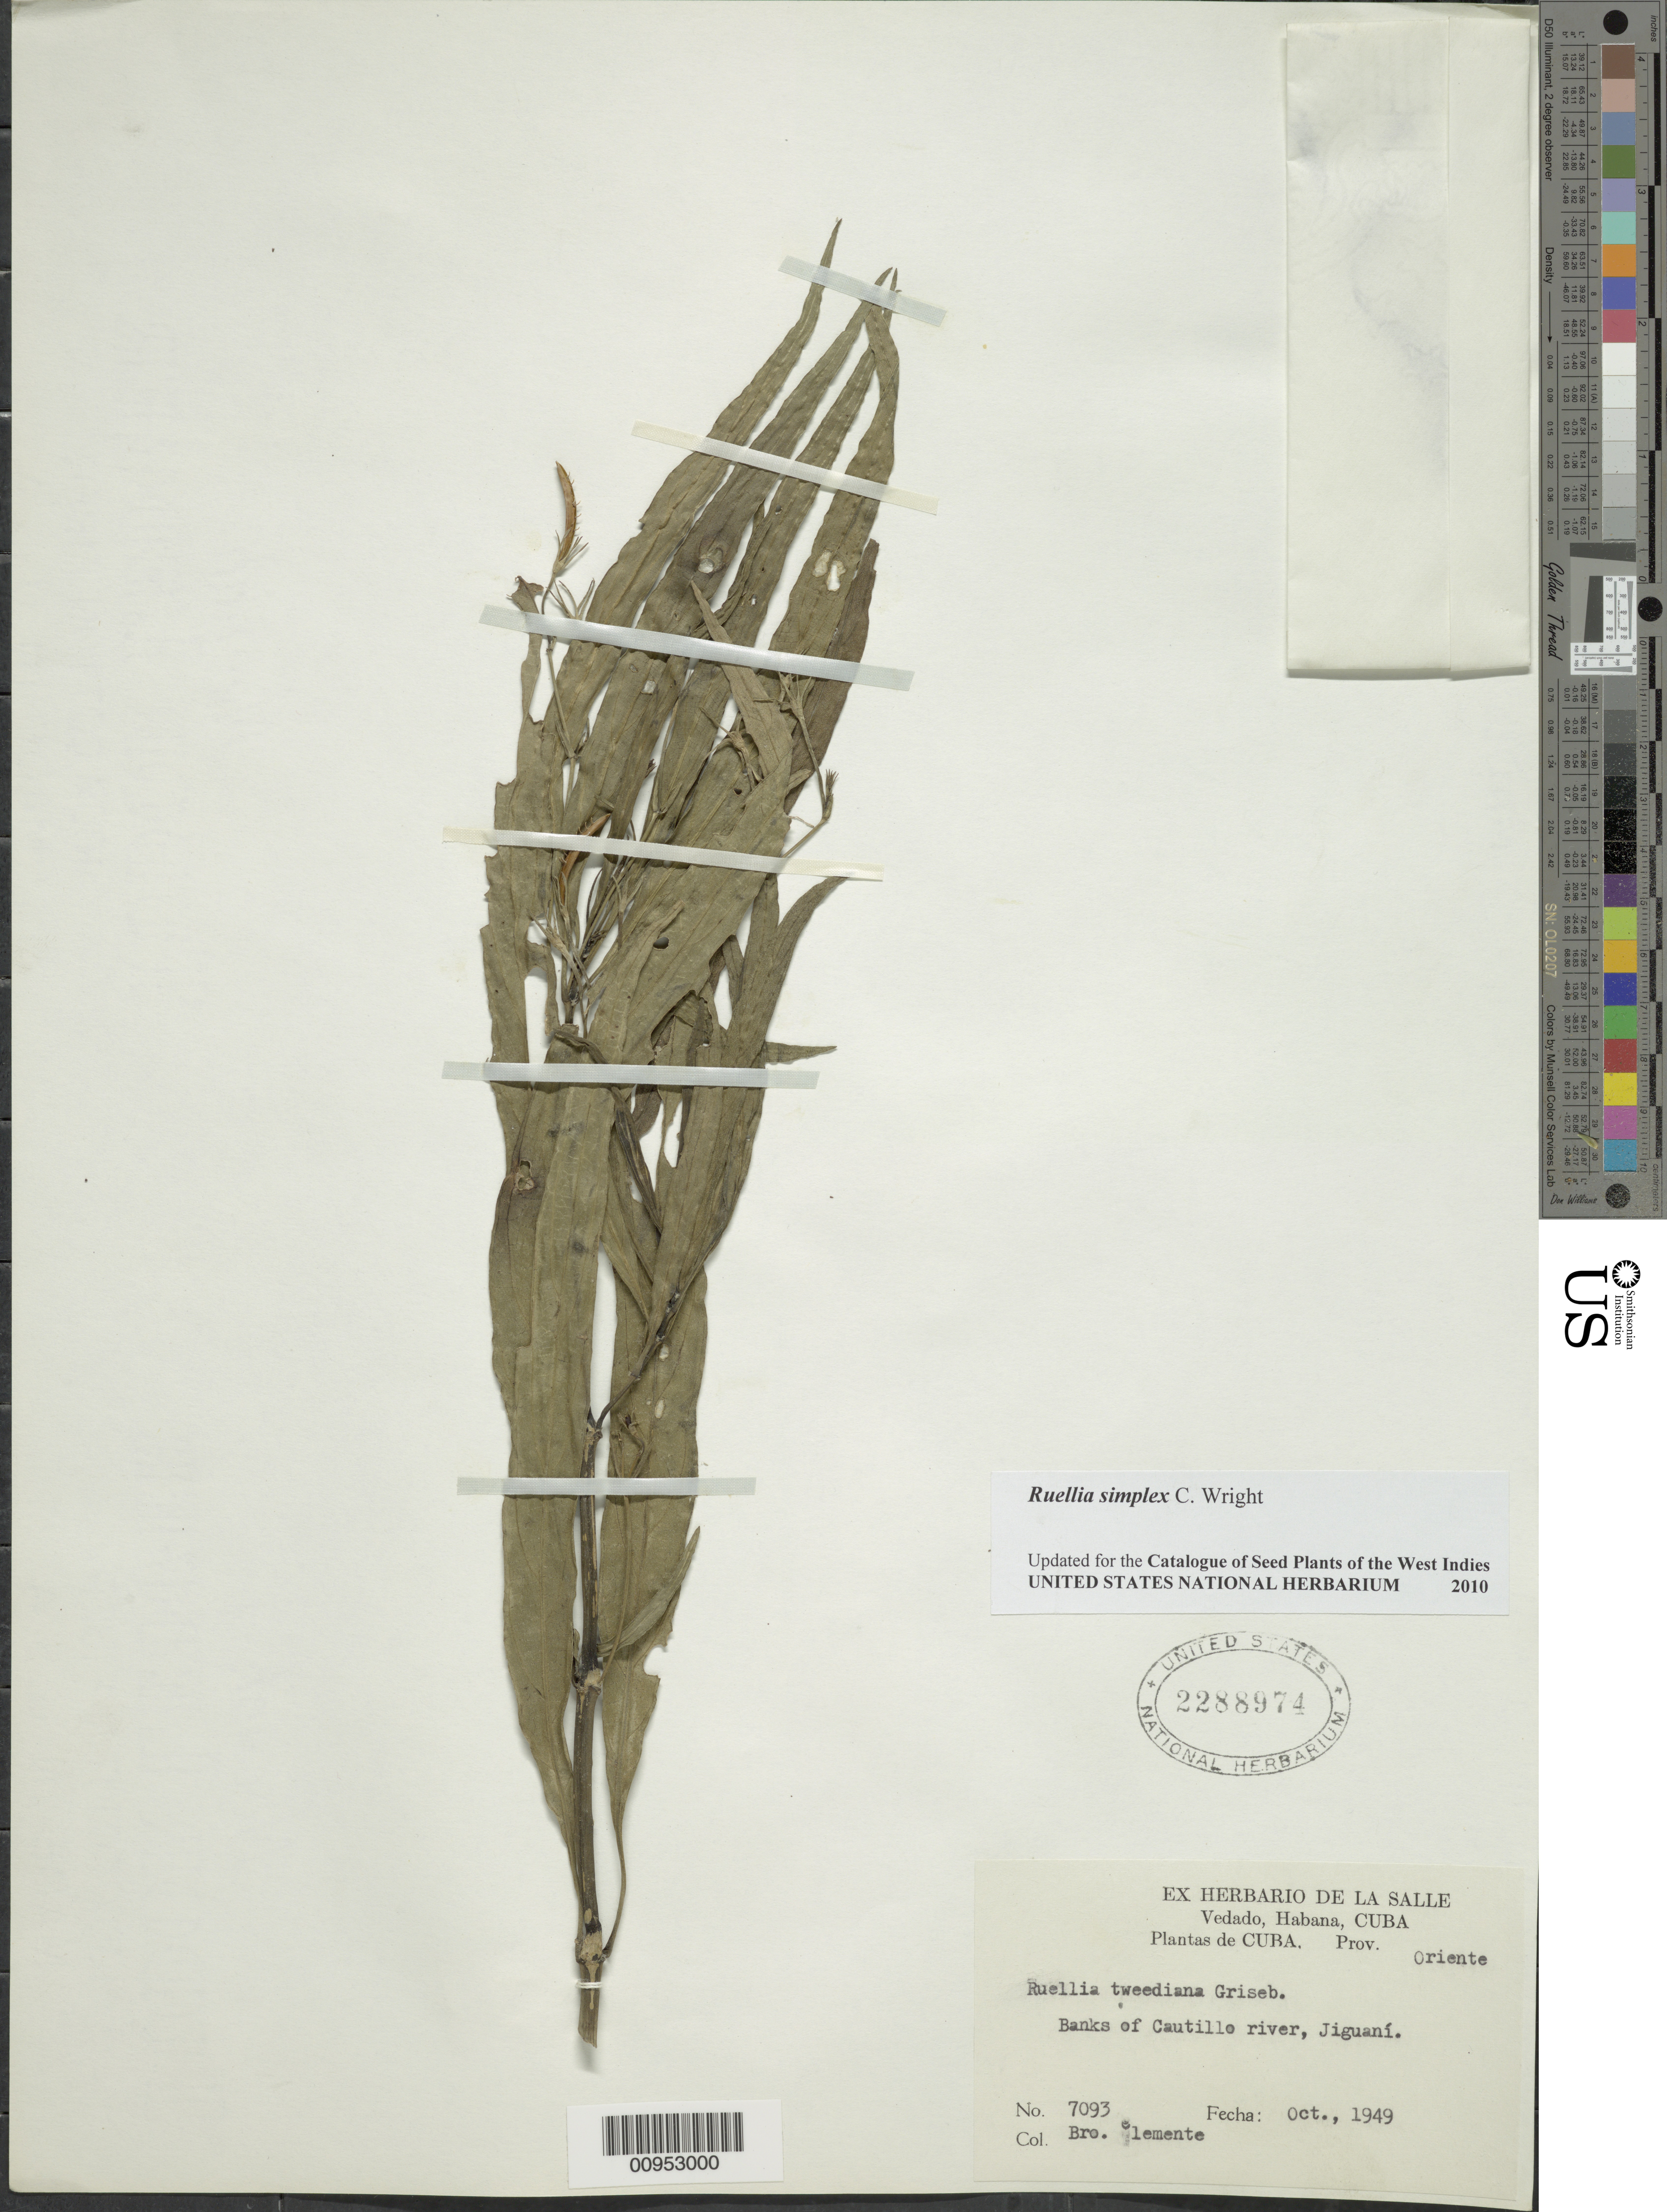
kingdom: Plantae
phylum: Tracheophyta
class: Magnoliopsida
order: Lamiales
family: Acanthaceae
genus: Ruellia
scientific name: Ruellia simplex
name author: C. Wright in Sauvalle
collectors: Bro. Clemente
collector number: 7093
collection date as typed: Oct 1949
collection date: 1949-10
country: Cuba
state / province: Oriente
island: Cuba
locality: Banks of Cautillo River, Jiguaní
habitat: Riverbank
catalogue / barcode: US 2288974